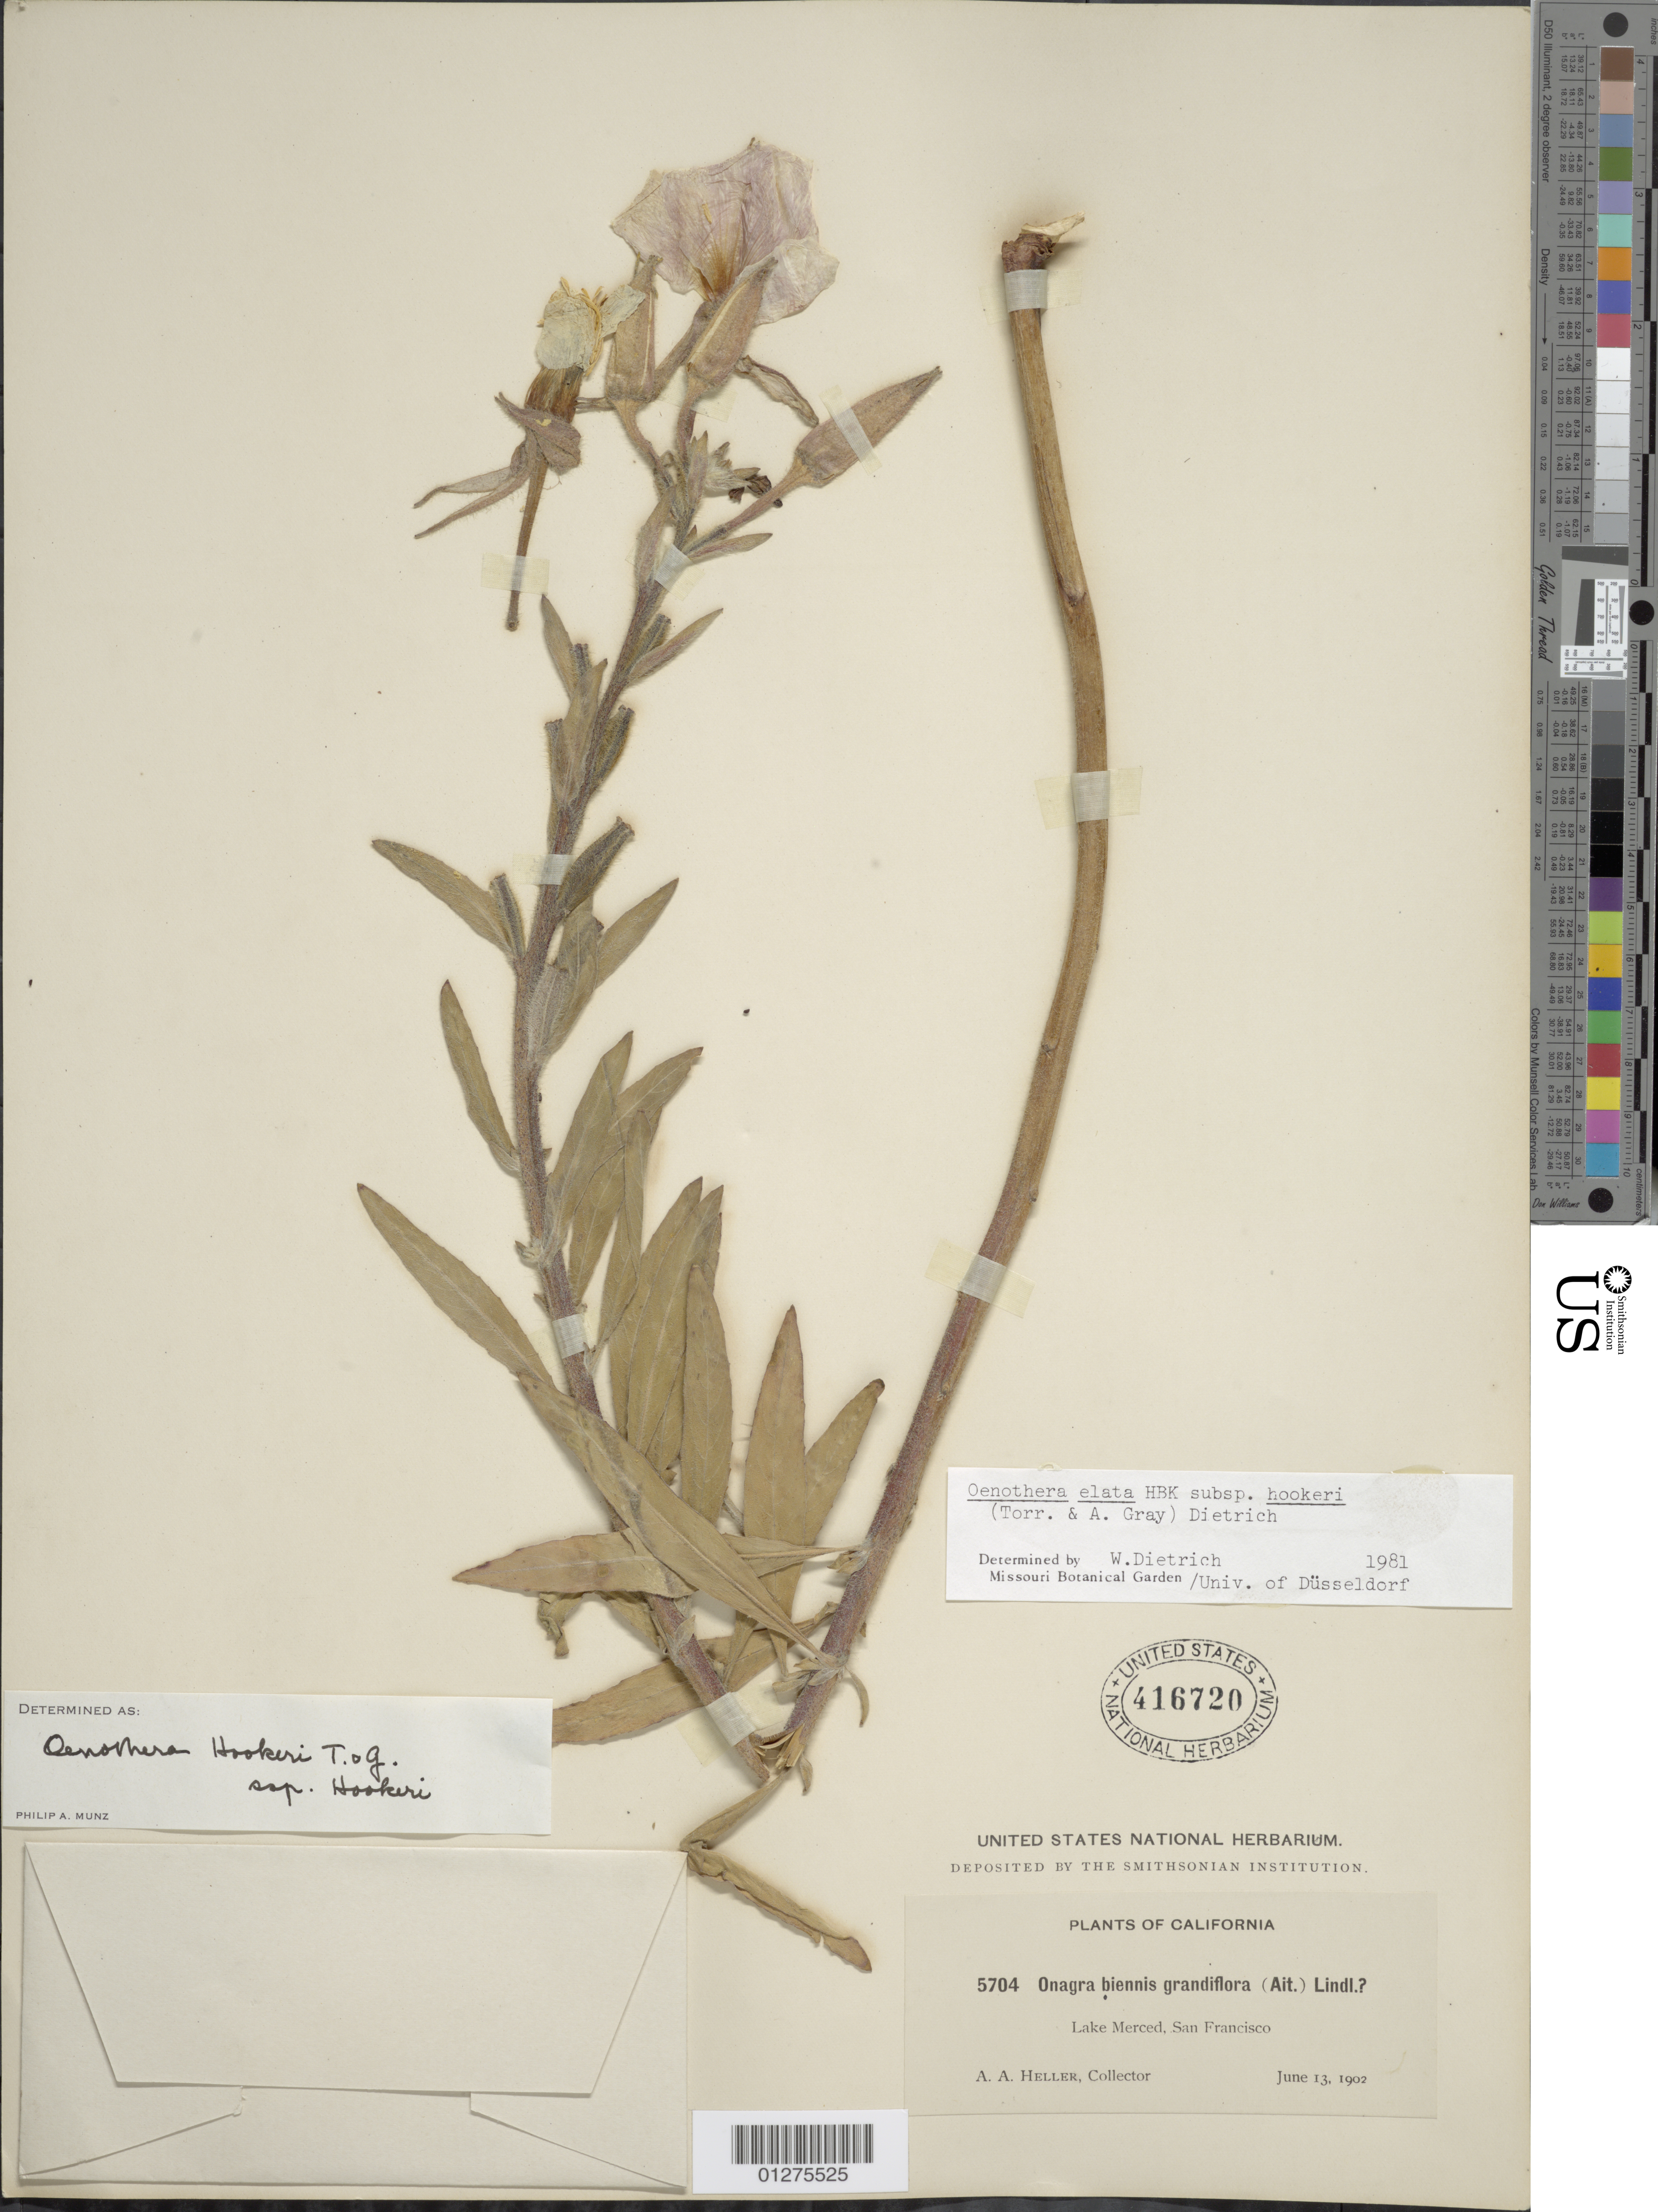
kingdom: Plantae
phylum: Tracheophyta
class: Magnoliopsida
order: Myrtales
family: Onagraceae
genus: Oenothera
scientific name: Oenothera elata subsp. hookeri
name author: (Torr. & A. Gray) W. Dietr. & W.L. Wagner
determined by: Dietrich, W.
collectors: A. A. Heller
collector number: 5704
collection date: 1902-06-13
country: United States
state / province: California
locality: Lake Merced.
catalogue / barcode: US 416720